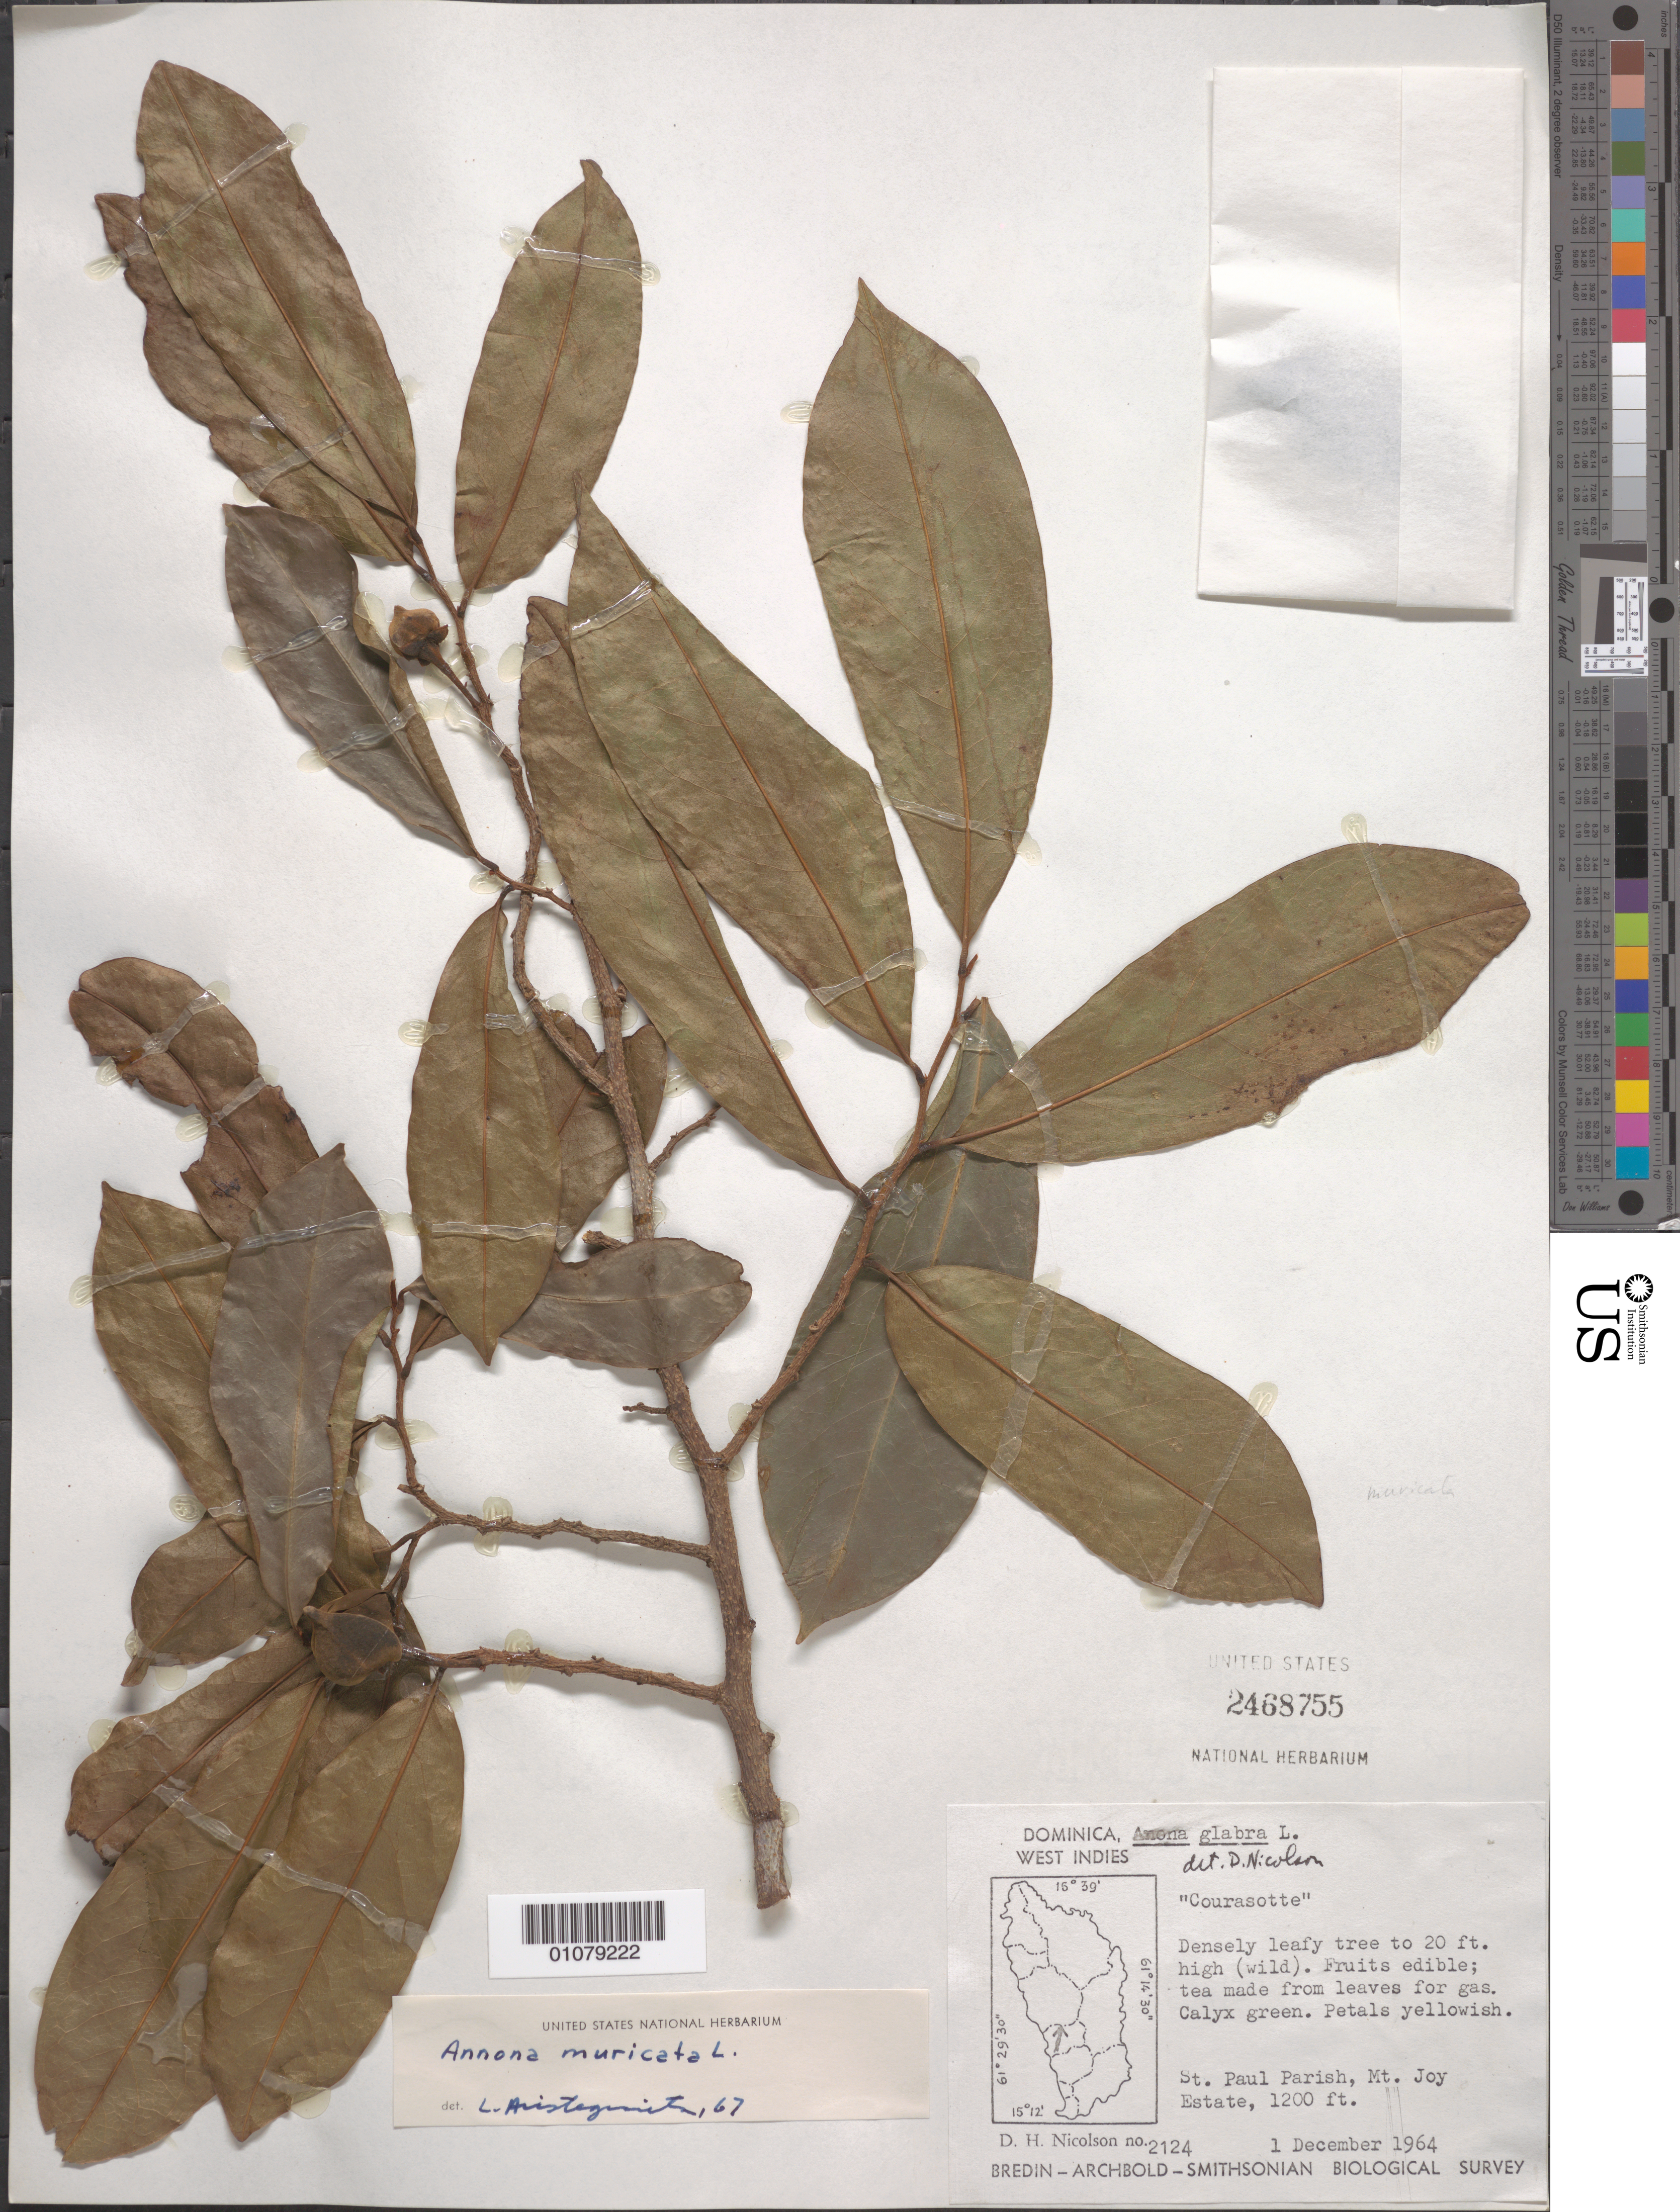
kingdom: Plantae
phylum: Tracheophyta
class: Magnoliopsida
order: Magnoliales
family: Annonaceae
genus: Annona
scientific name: Annona muricata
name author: L.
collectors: D. H. Nicolson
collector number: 2124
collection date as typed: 01 Dec 1964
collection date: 1964-12-01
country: Dominica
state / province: St. Paul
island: Dominica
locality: St Paul Parish, Mt. Joy Estate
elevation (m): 366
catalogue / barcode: US 2468755